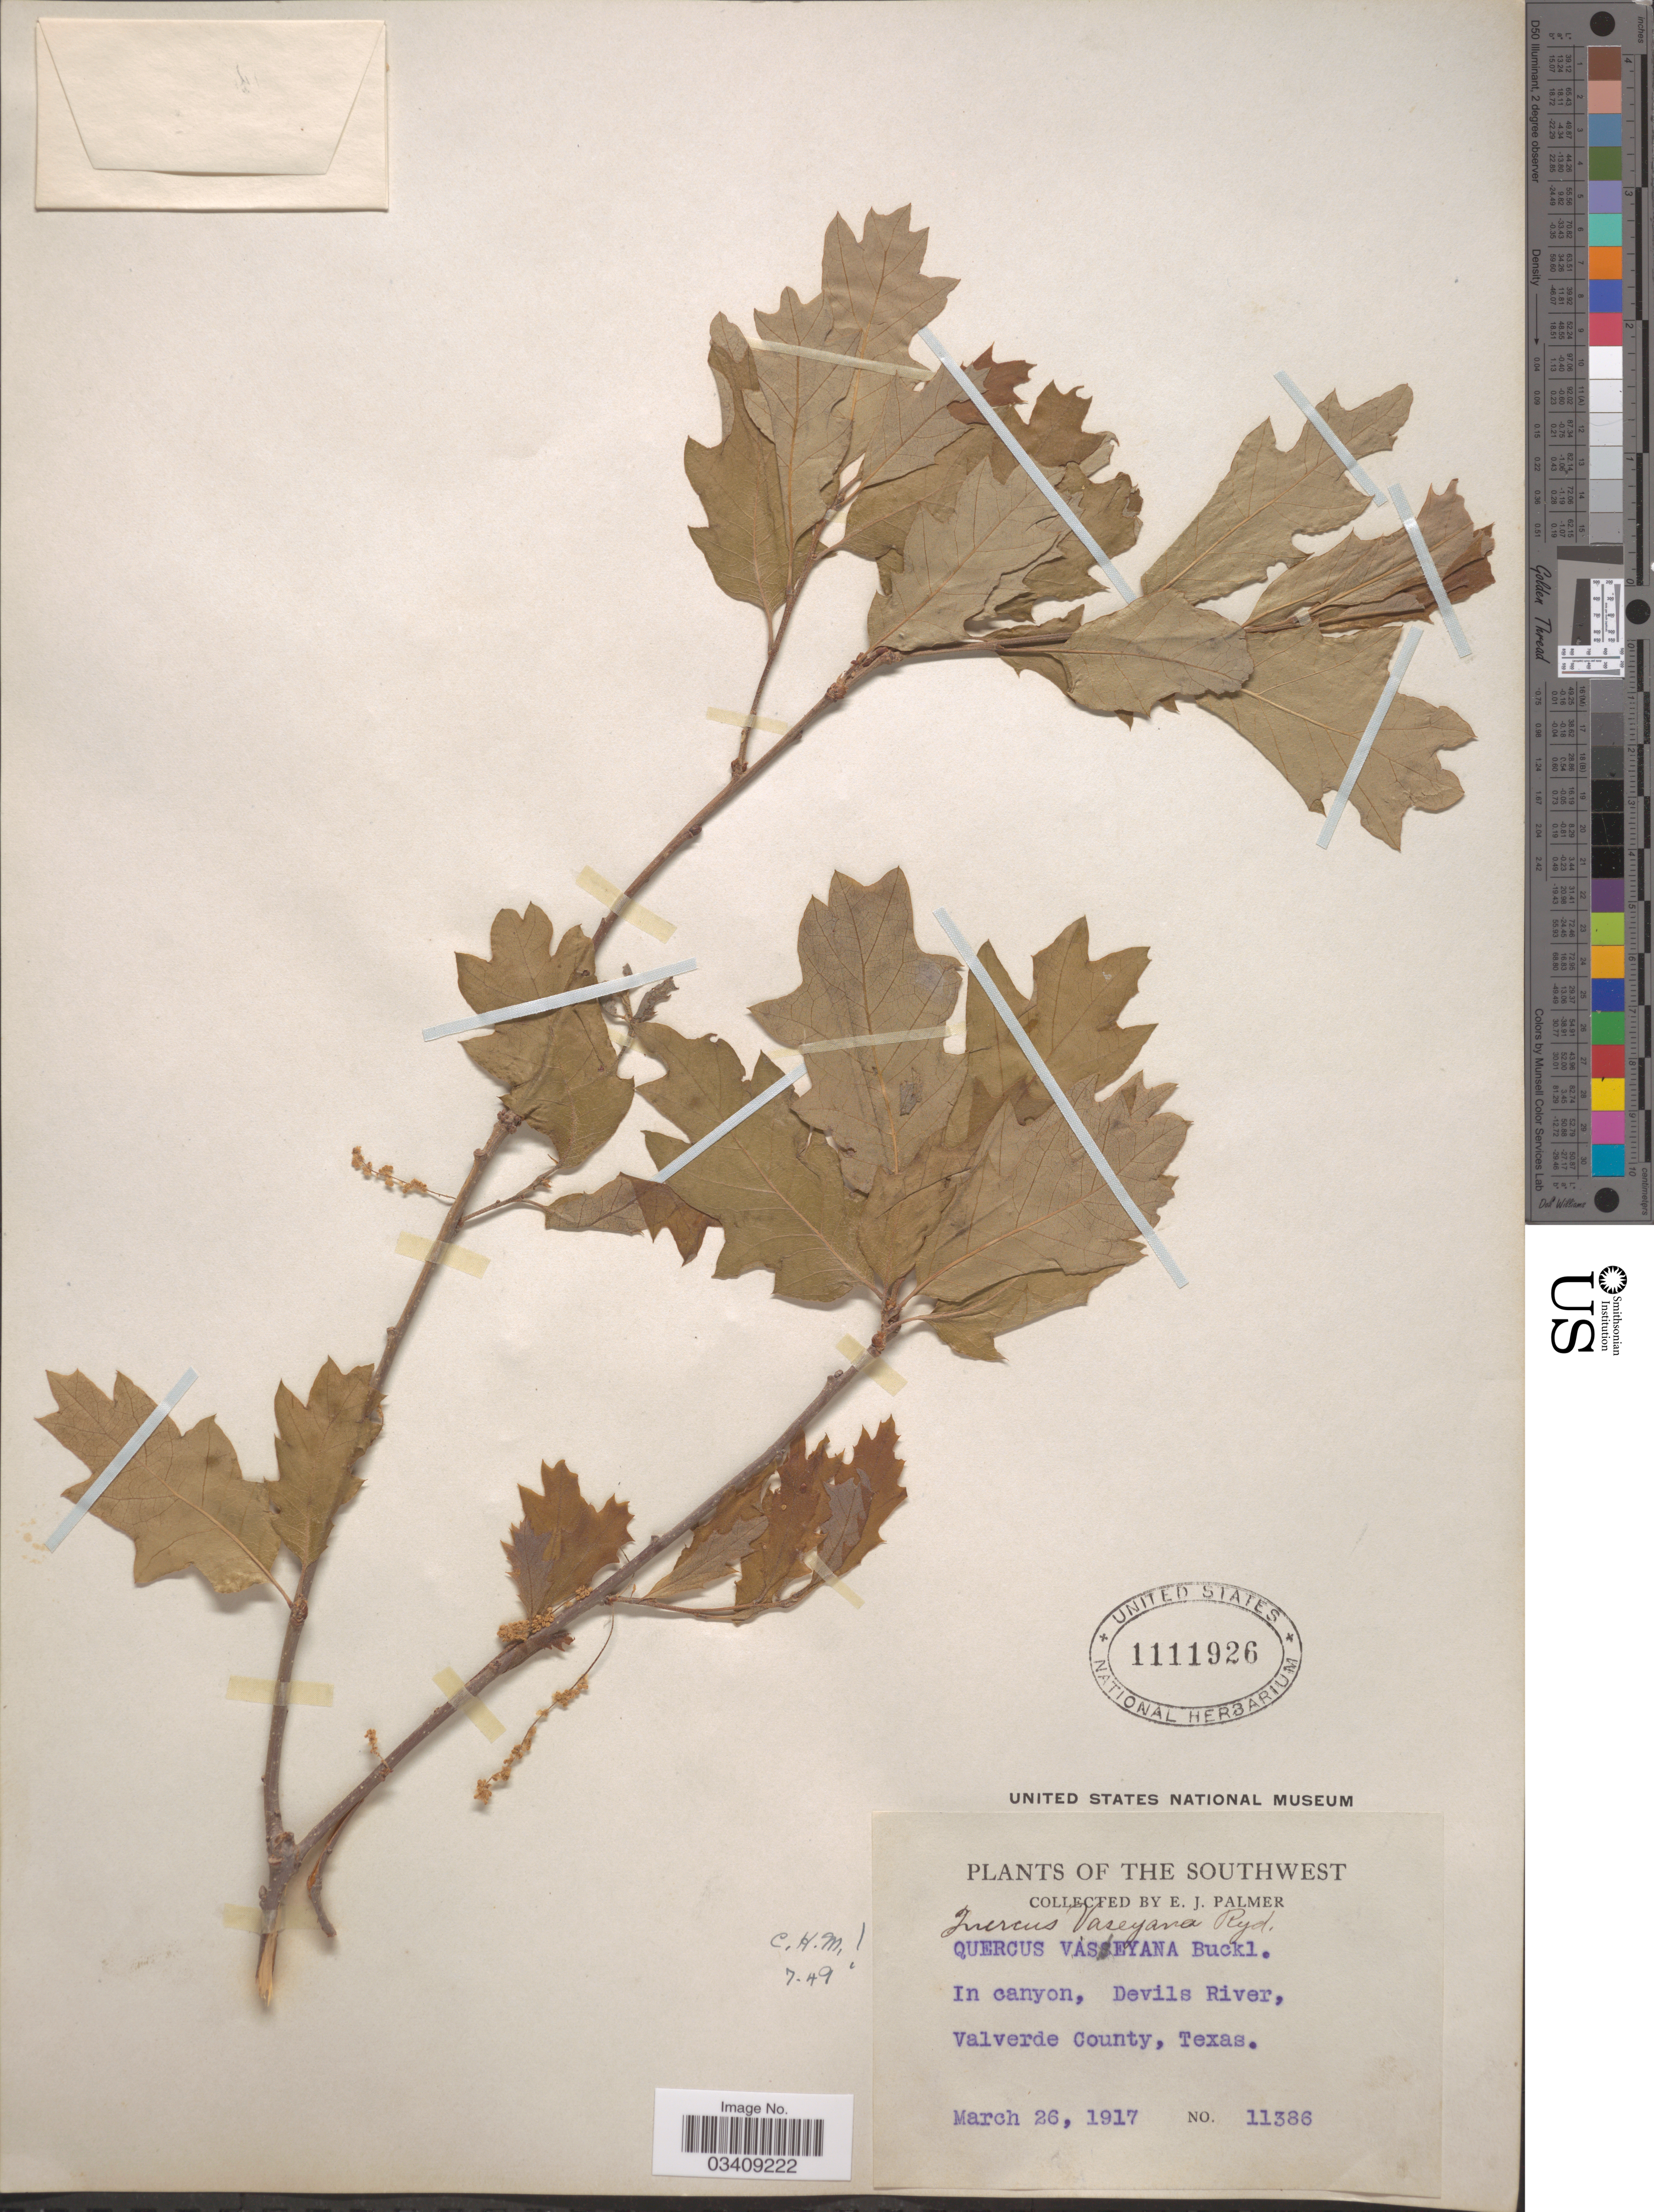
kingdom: Plantae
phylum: Tracheophyta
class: Magnoliopsida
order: Fagales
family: Fagaceae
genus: Quercus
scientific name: Quercus undulata var. vaseyana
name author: (Buckley) Rydb.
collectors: E. J. Palmer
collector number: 11386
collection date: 1917-03-26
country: United States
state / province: Texas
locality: The Southwest. In canyon, Devils River, Valverde County.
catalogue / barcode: US 1111926